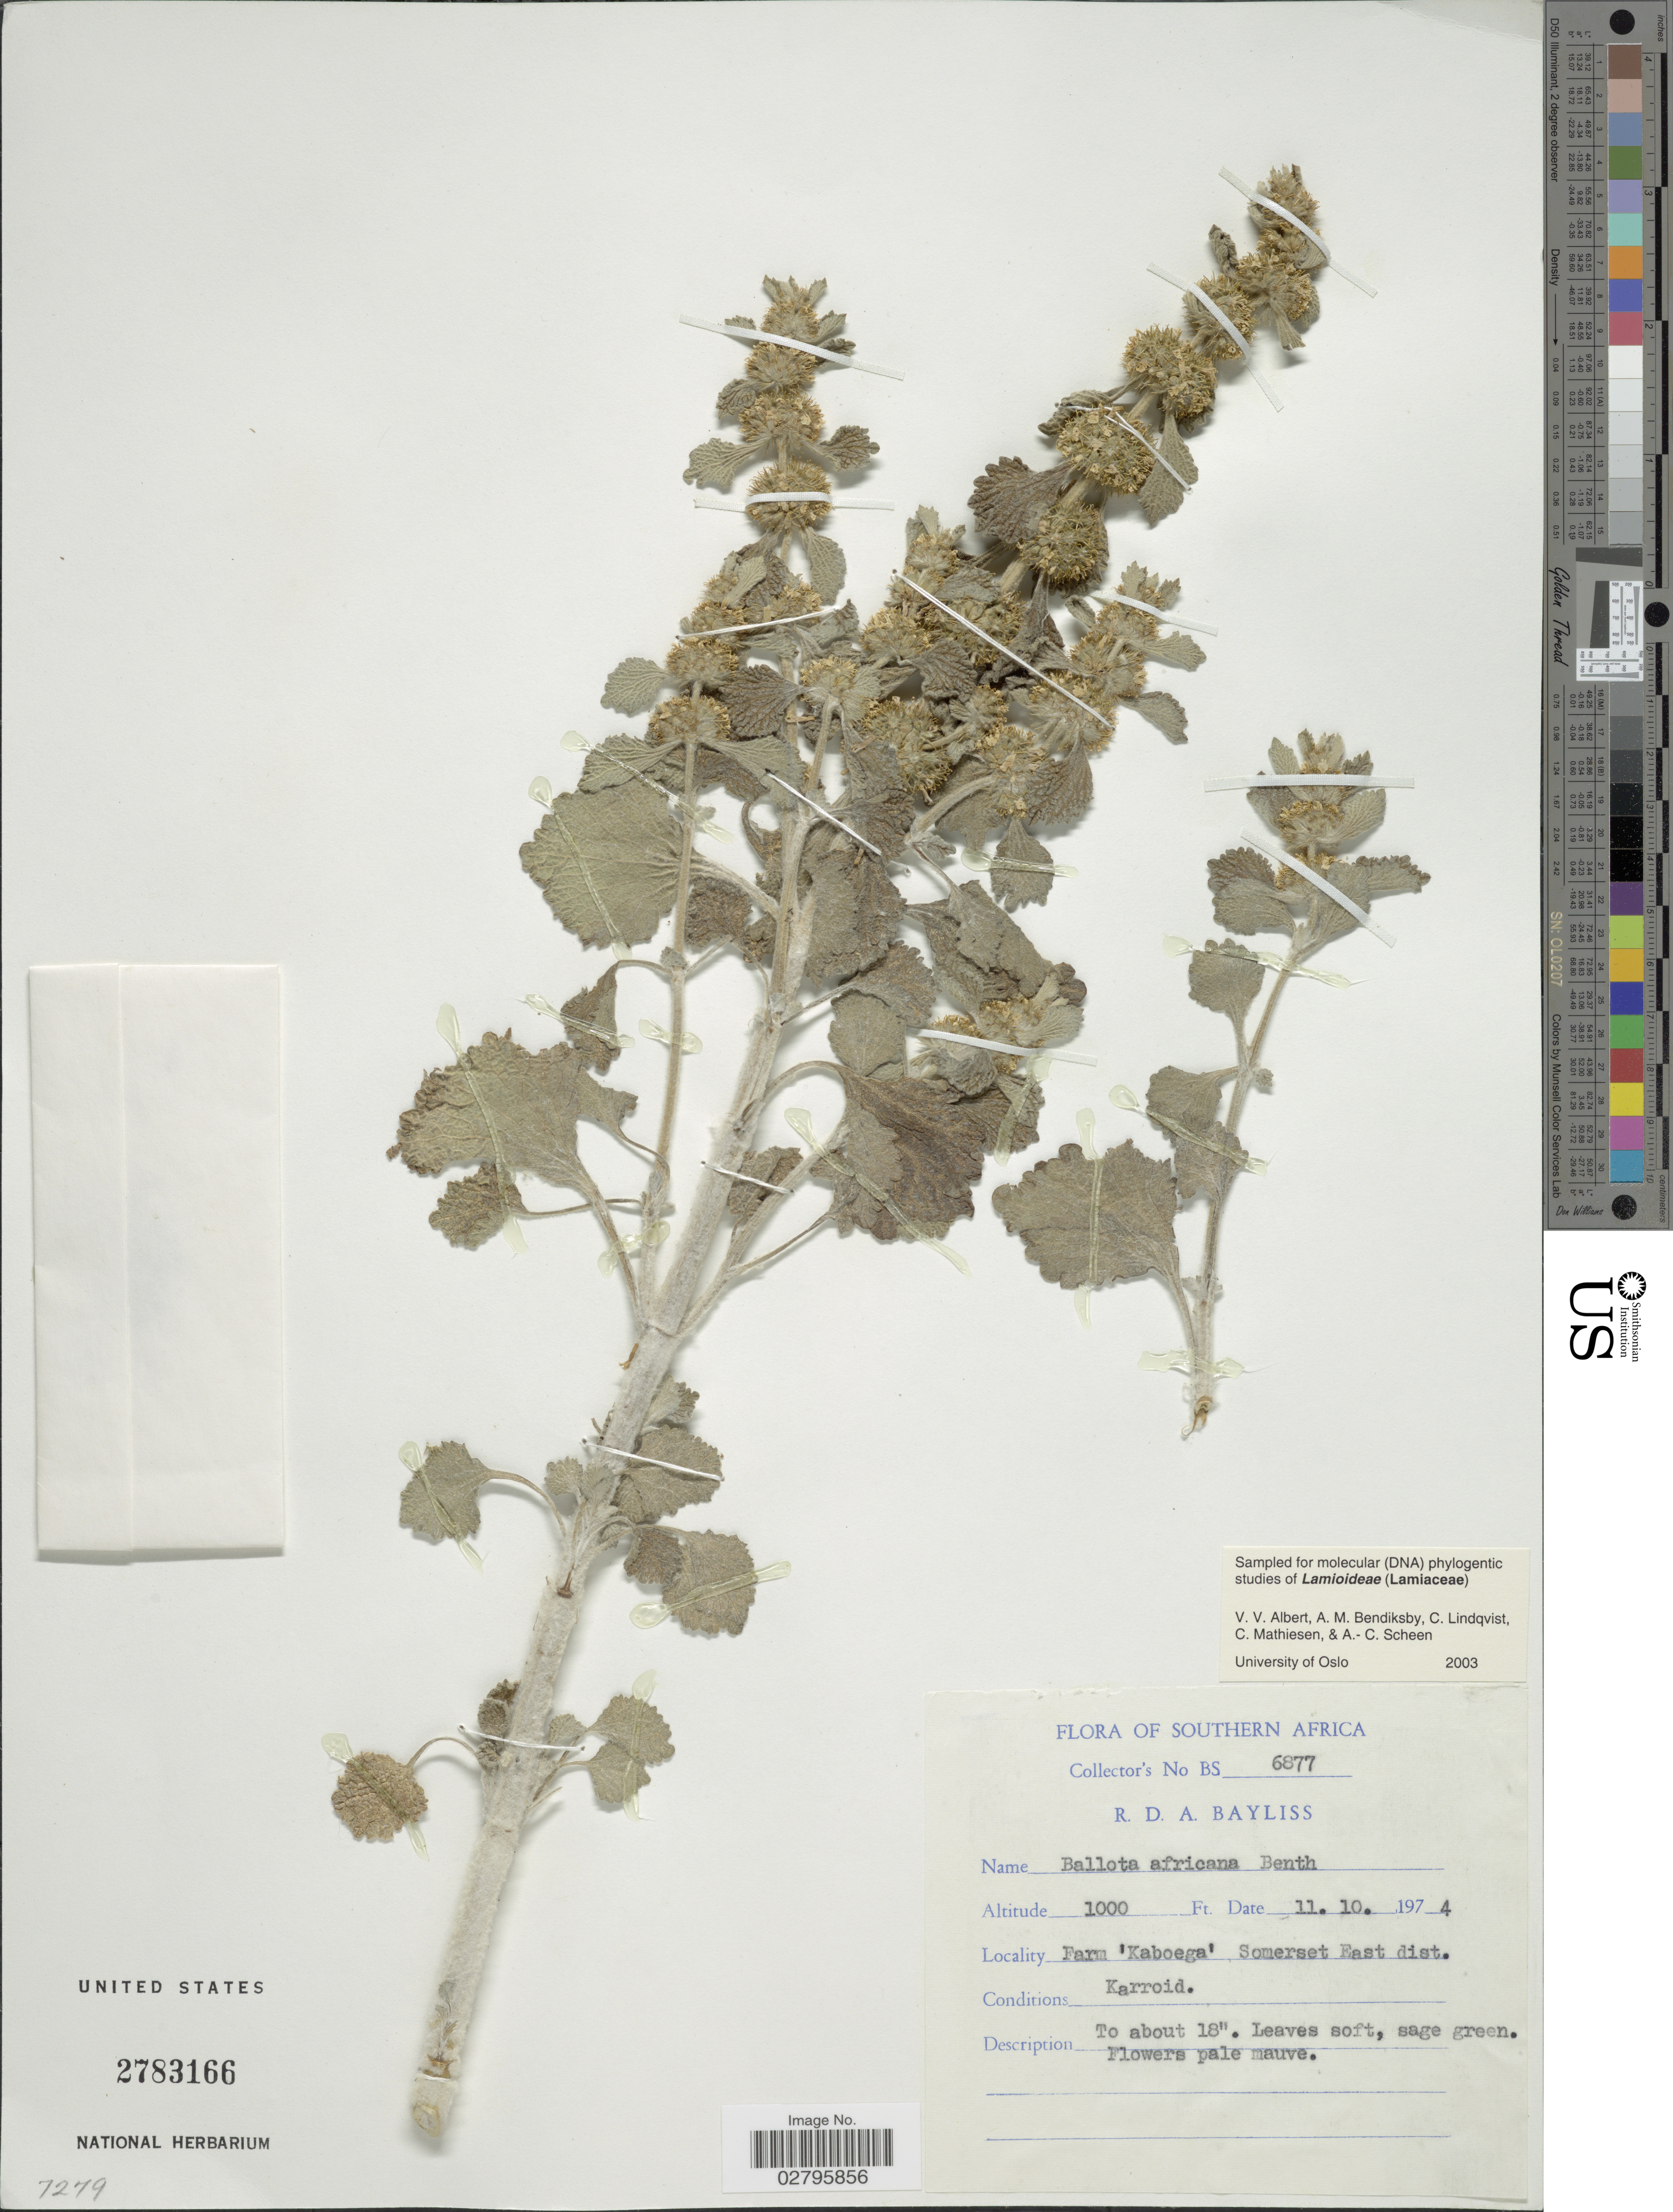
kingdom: Plantae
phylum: Tracheophyta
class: Magnoliopsida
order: Lamiales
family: Lamiaceae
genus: Ballota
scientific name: Ballota africana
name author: Benth.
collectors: R. Bayliss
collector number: BS6877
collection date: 1974-10-11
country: South Africa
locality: Southern Africa. Farm 'Kaboega' Somerset East dist.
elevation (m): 305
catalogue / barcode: US 2783166